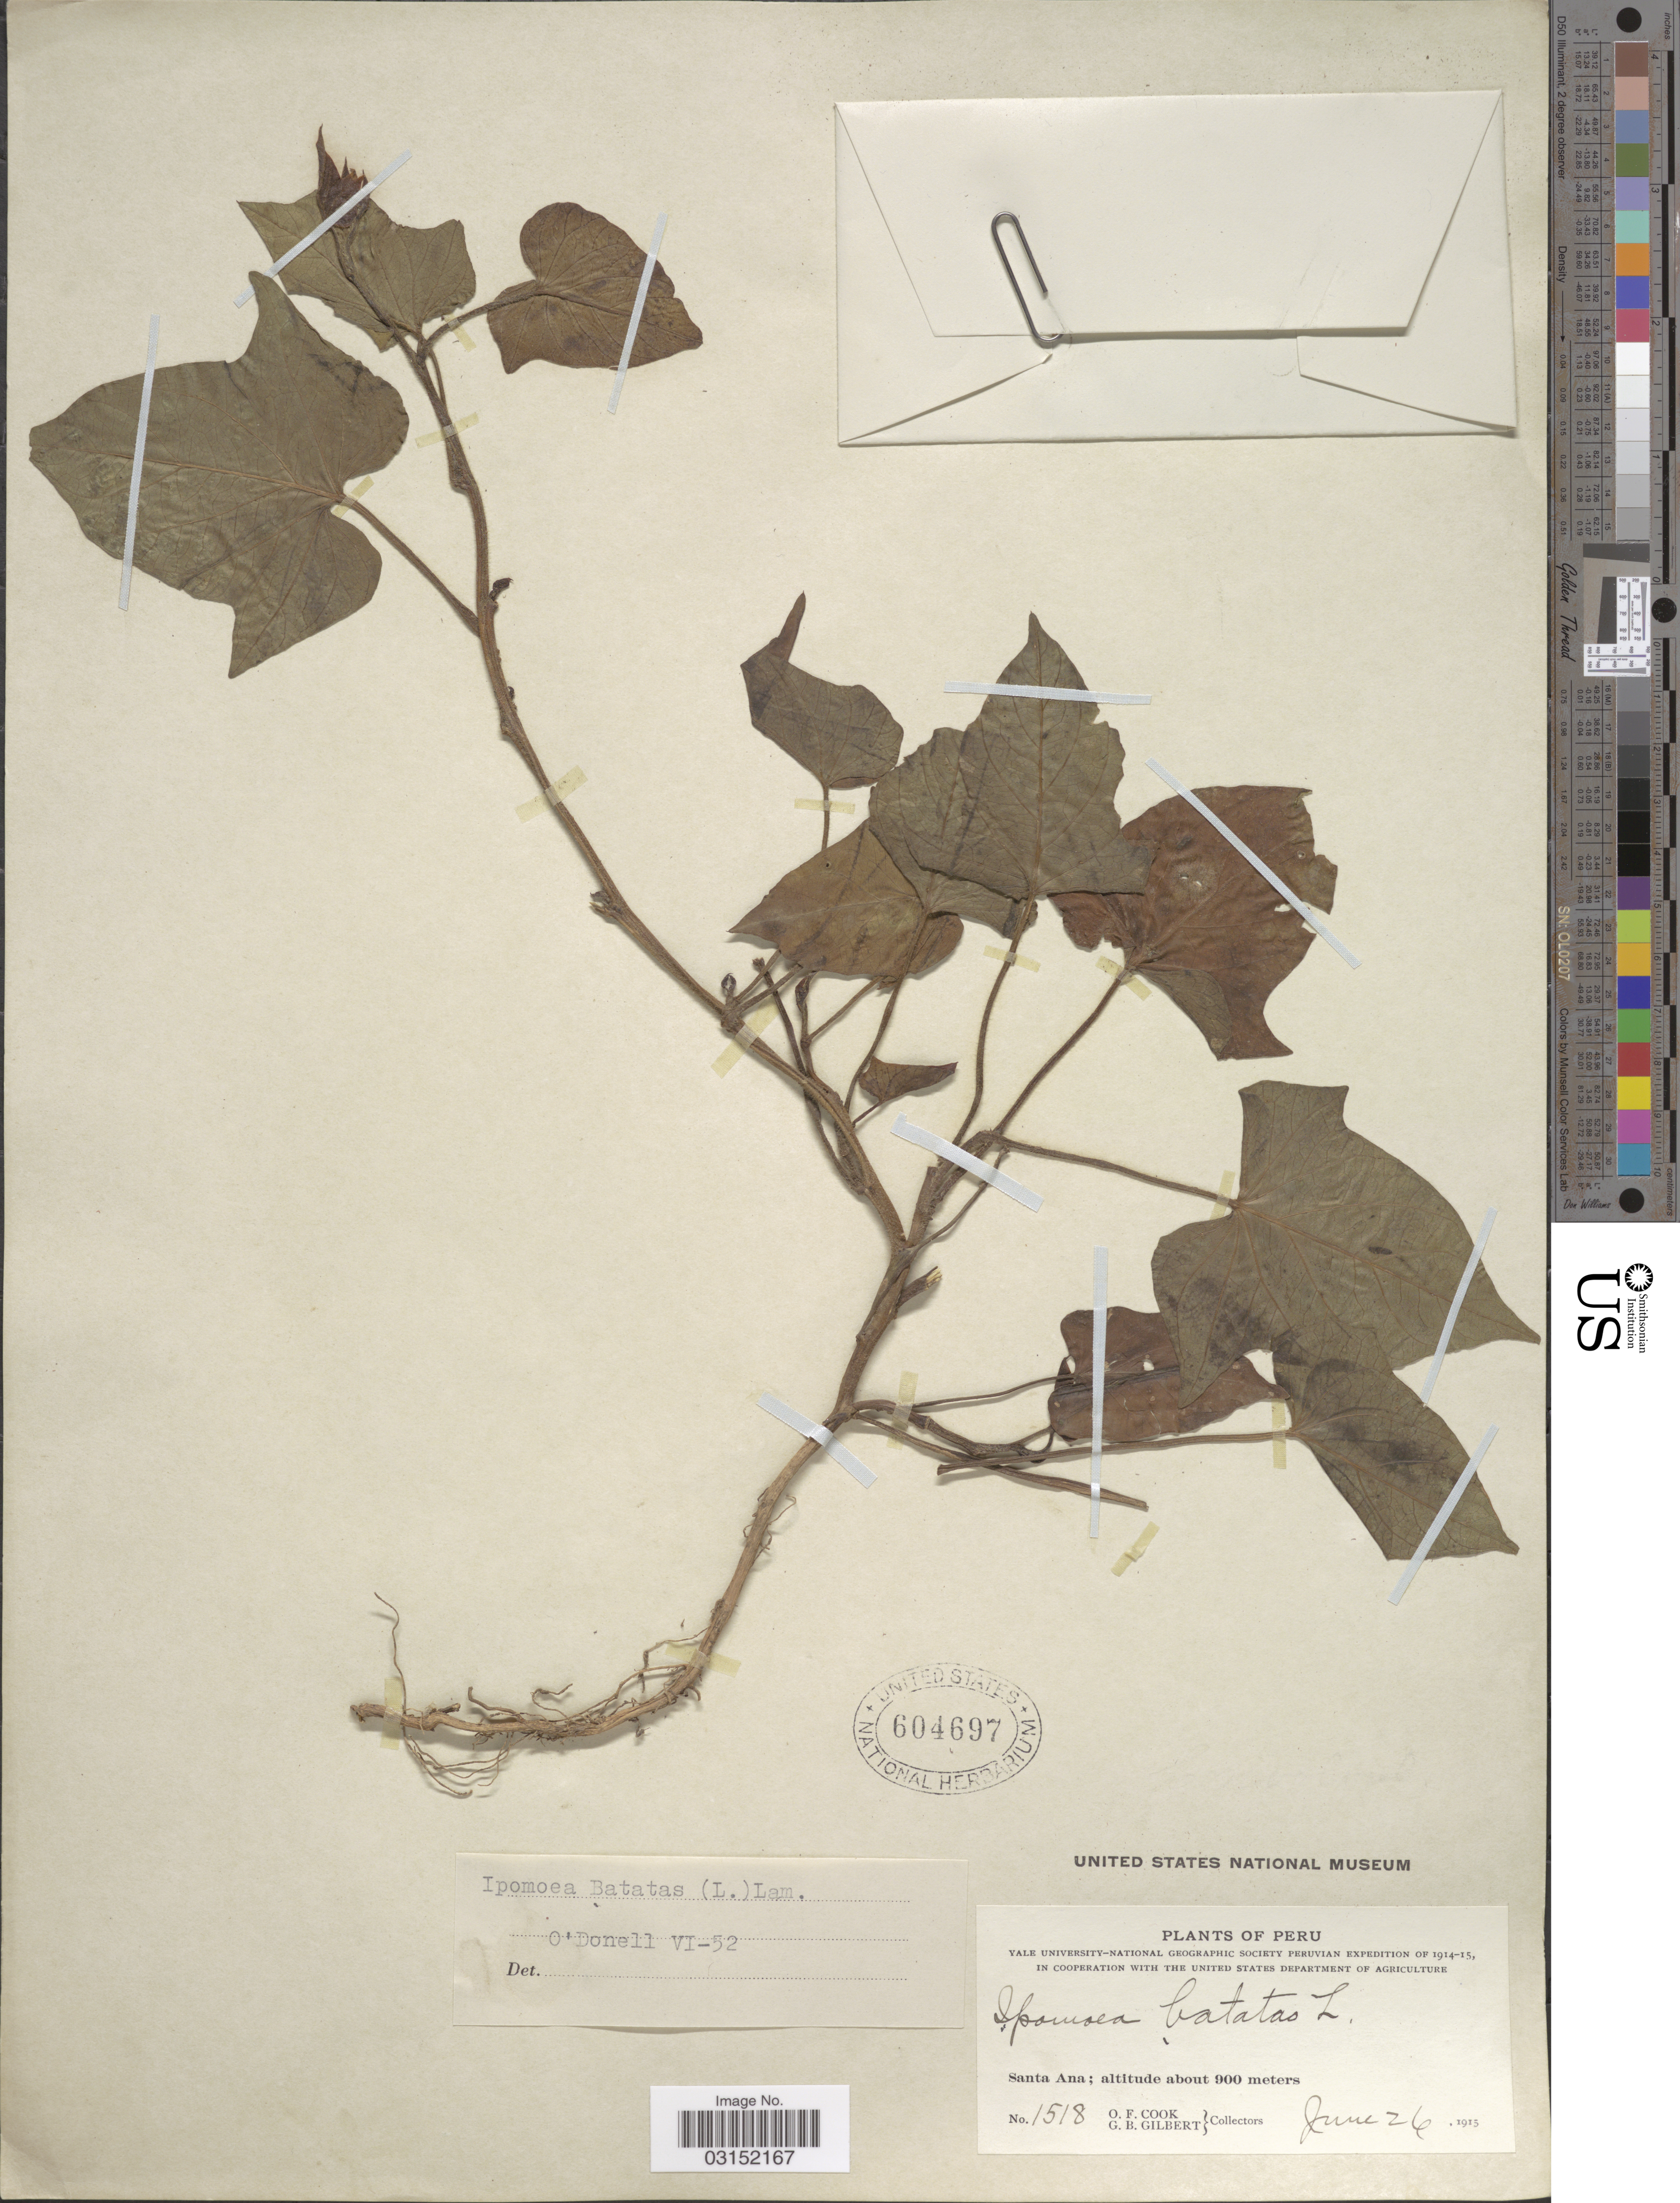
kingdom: Plantae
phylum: Tracheophyta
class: Magnoliopsida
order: Solanales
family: Convolvulaceae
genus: Ipomoea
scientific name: Ipomoea batatas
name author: (L.) Lam.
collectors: O. F. Cook & G. B. Gilbert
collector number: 1518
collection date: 1915-06-26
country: Peru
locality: Santa Ana.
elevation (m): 900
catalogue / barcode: US 604697